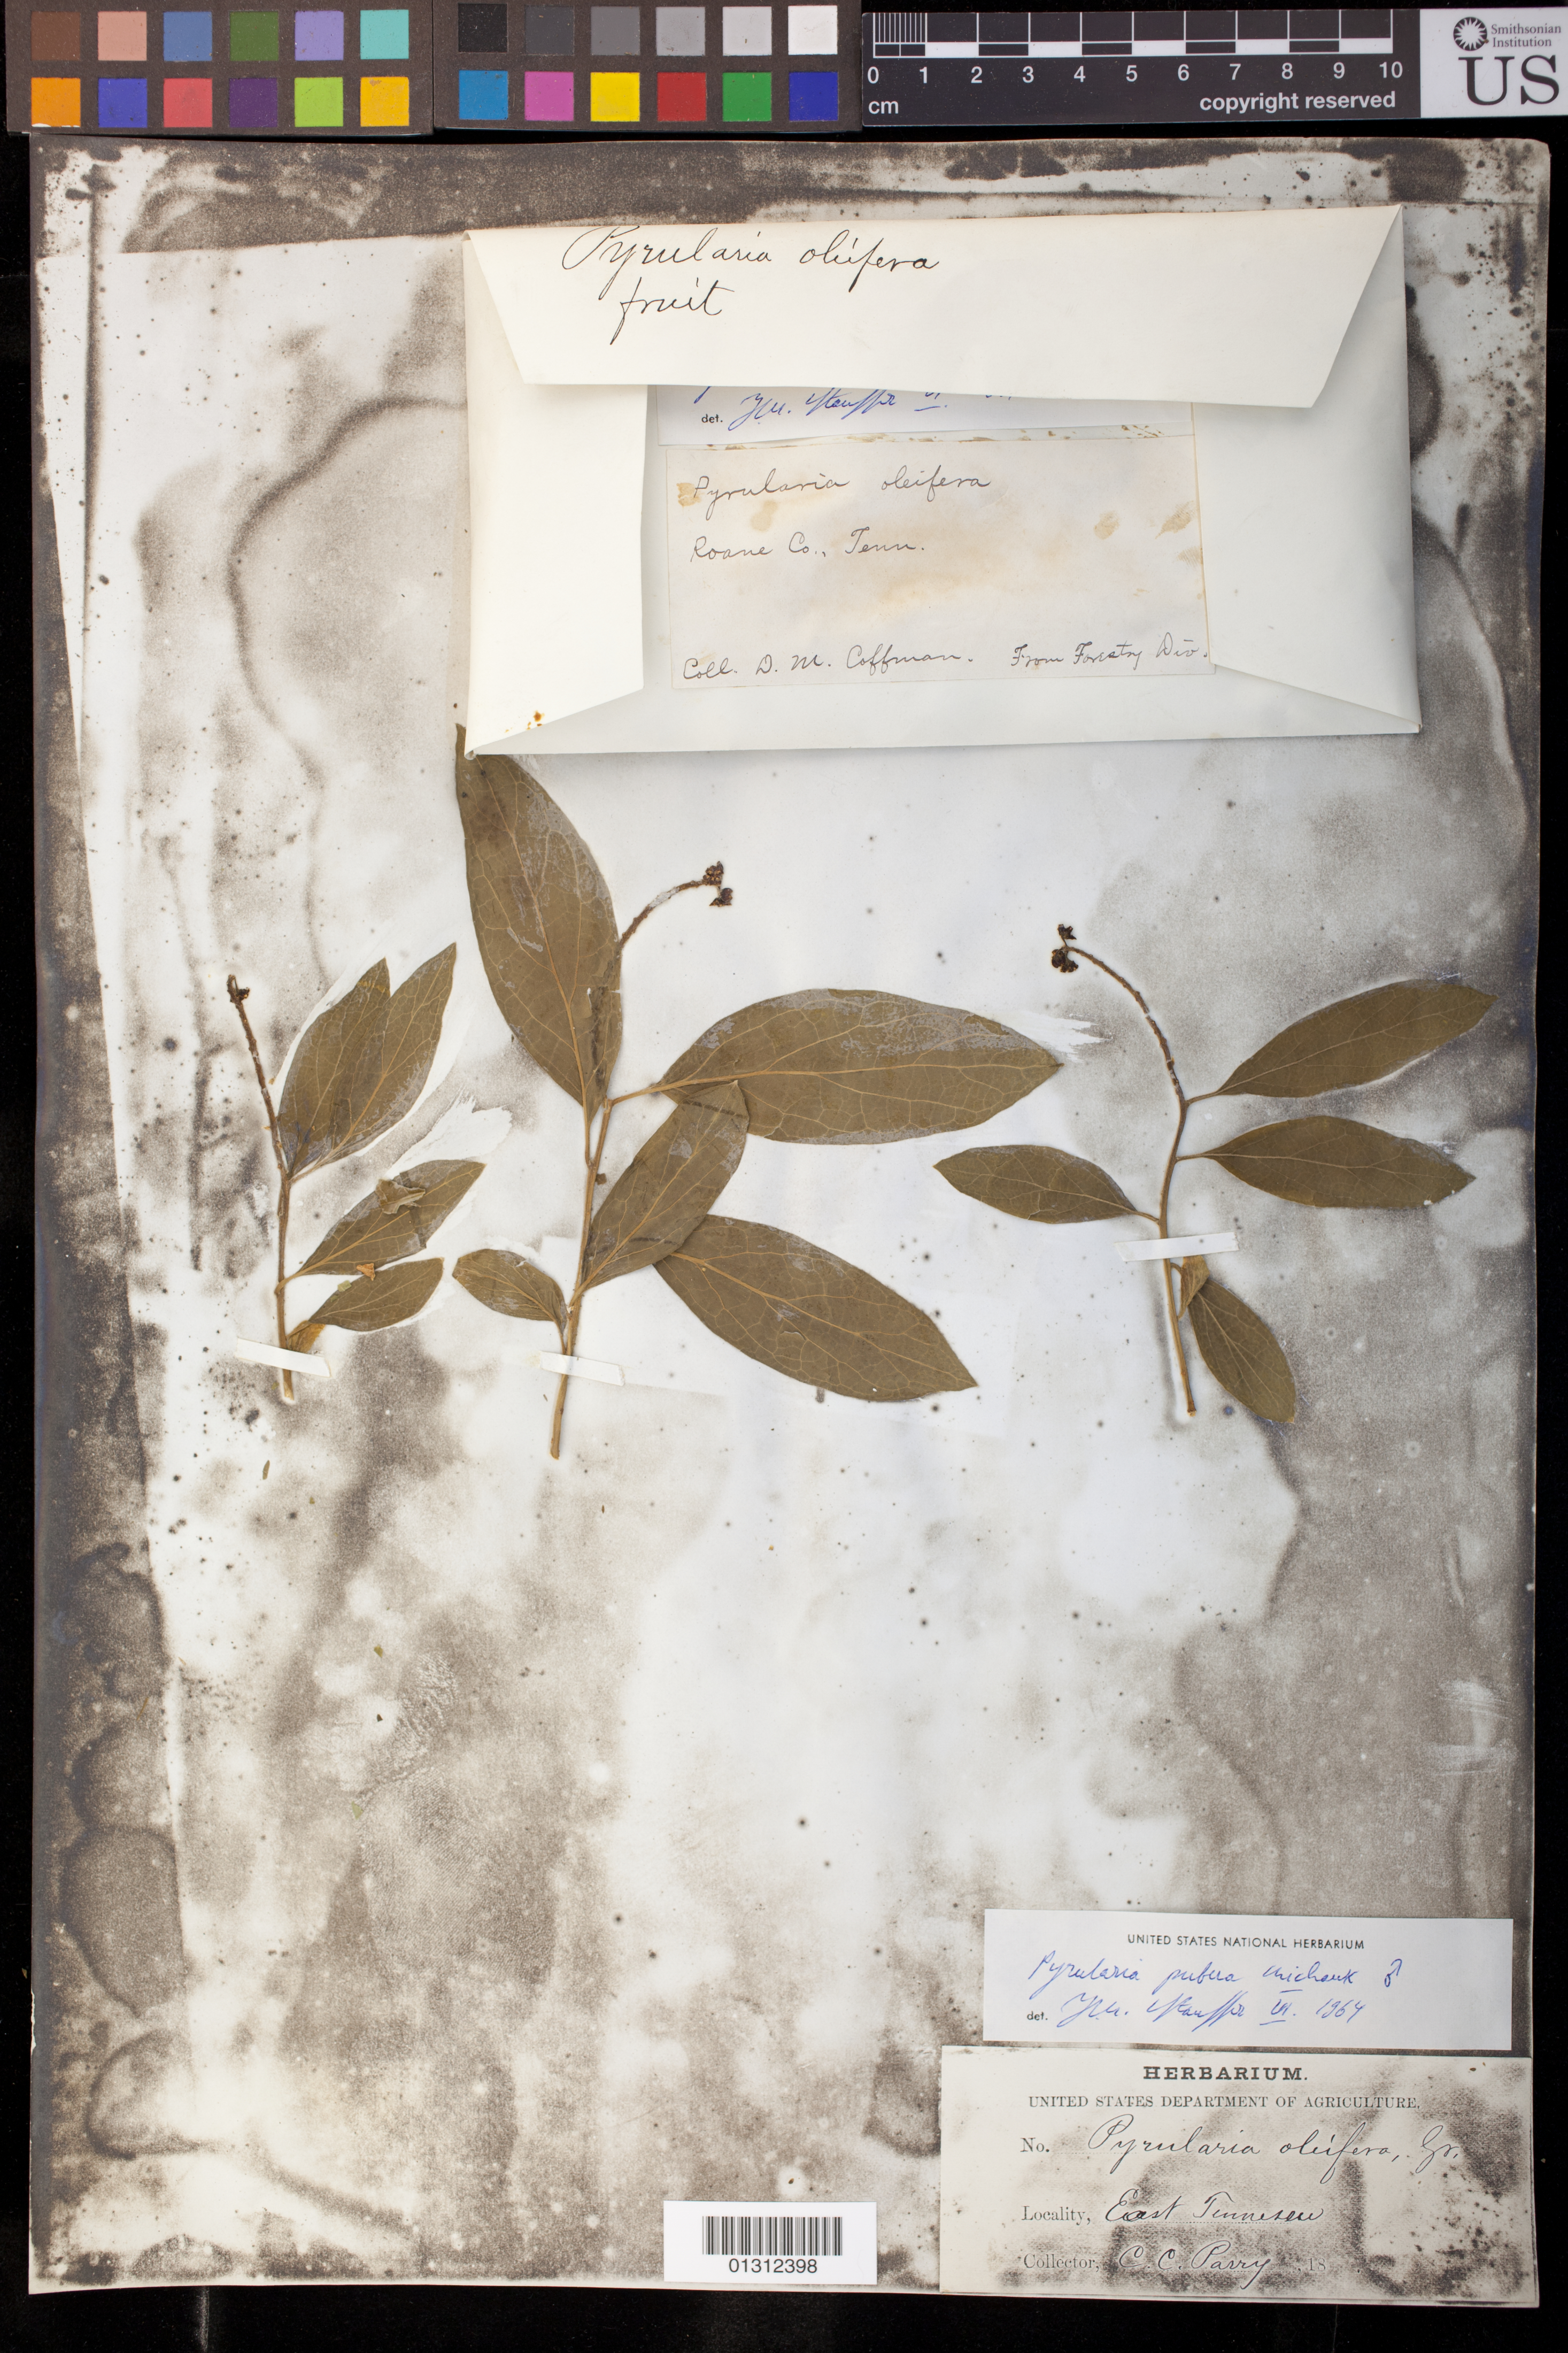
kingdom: Plantae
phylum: Tracheophyta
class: Magnoliopsida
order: Santalales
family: Cervantesiaceae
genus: Pyrularia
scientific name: Pyrularia pubera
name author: Michx.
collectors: D. M. Coffman & C. C. Parry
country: United States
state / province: Tennessee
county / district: Roane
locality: East Tennessee